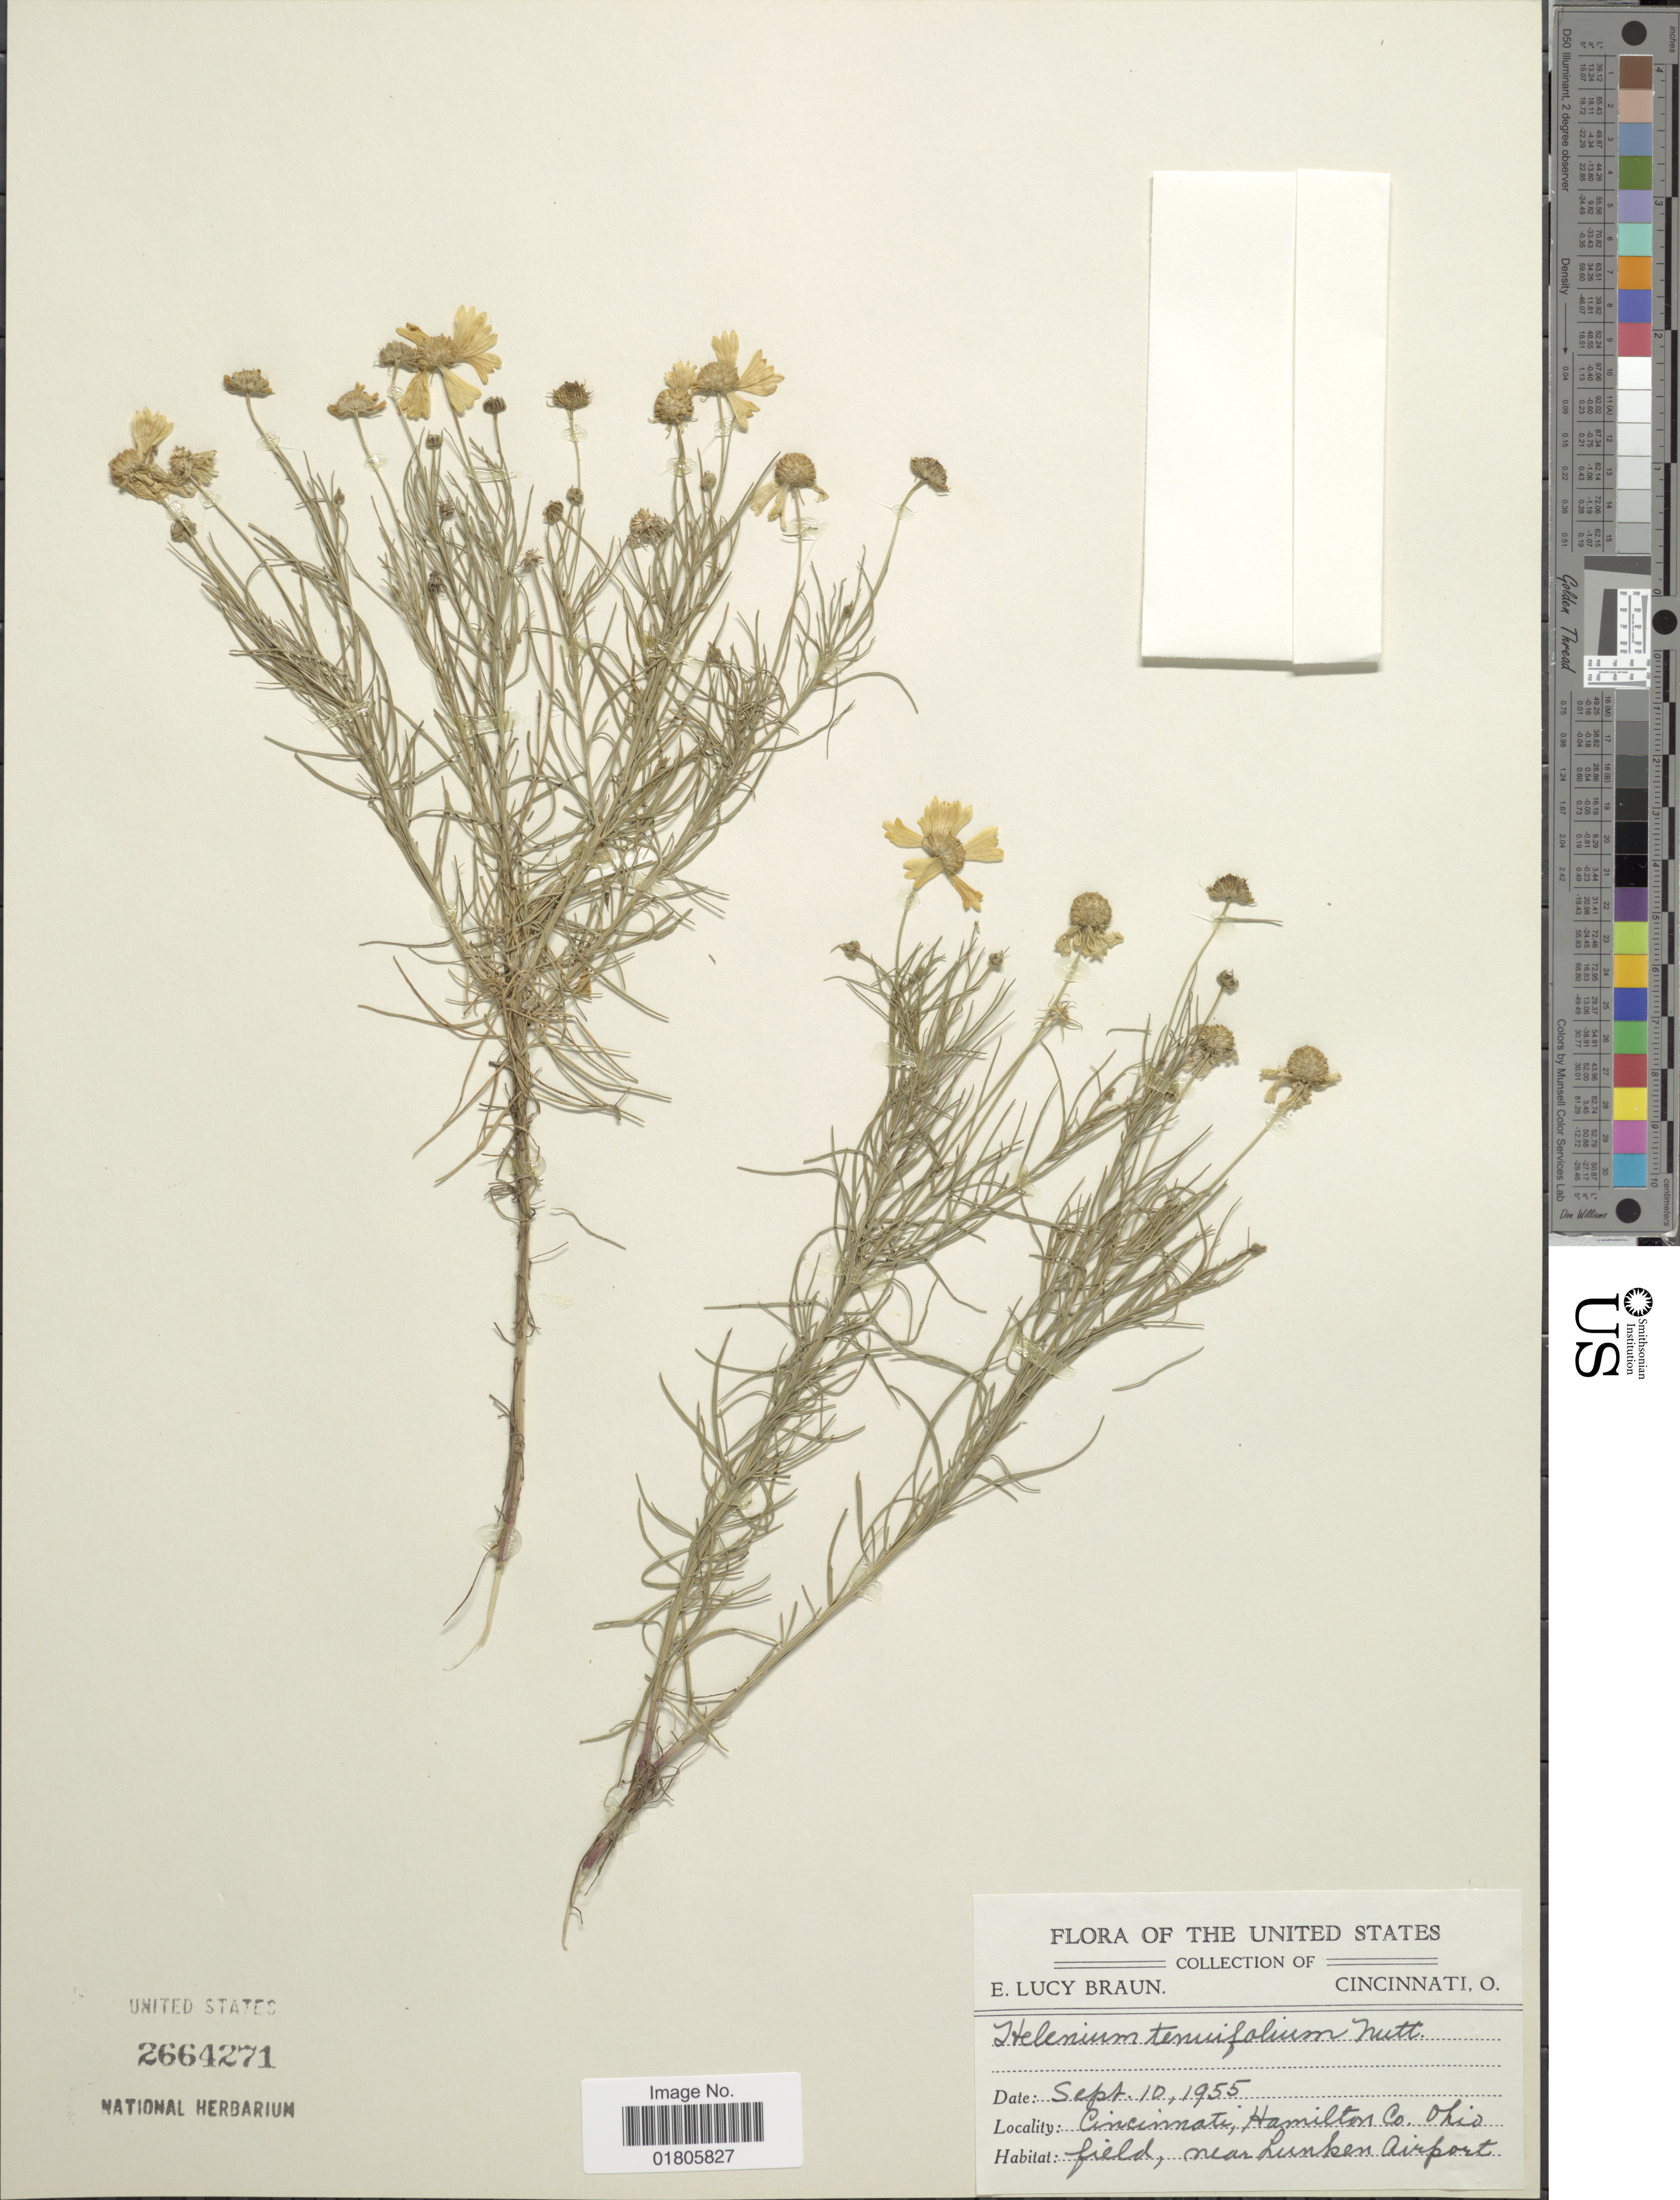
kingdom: Plantae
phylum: Tracheophyta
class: Magnoliopsida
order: Asterales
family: Asteraceae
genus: Helenium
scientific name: Helenium amarum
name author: (Raf.) H. Rock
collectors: E. L. Braun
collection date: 1955-09-10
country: United States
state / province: Ohio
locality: Cincinnati, Hamilton Co. Near Lunken Airport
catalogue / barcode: US 2664271